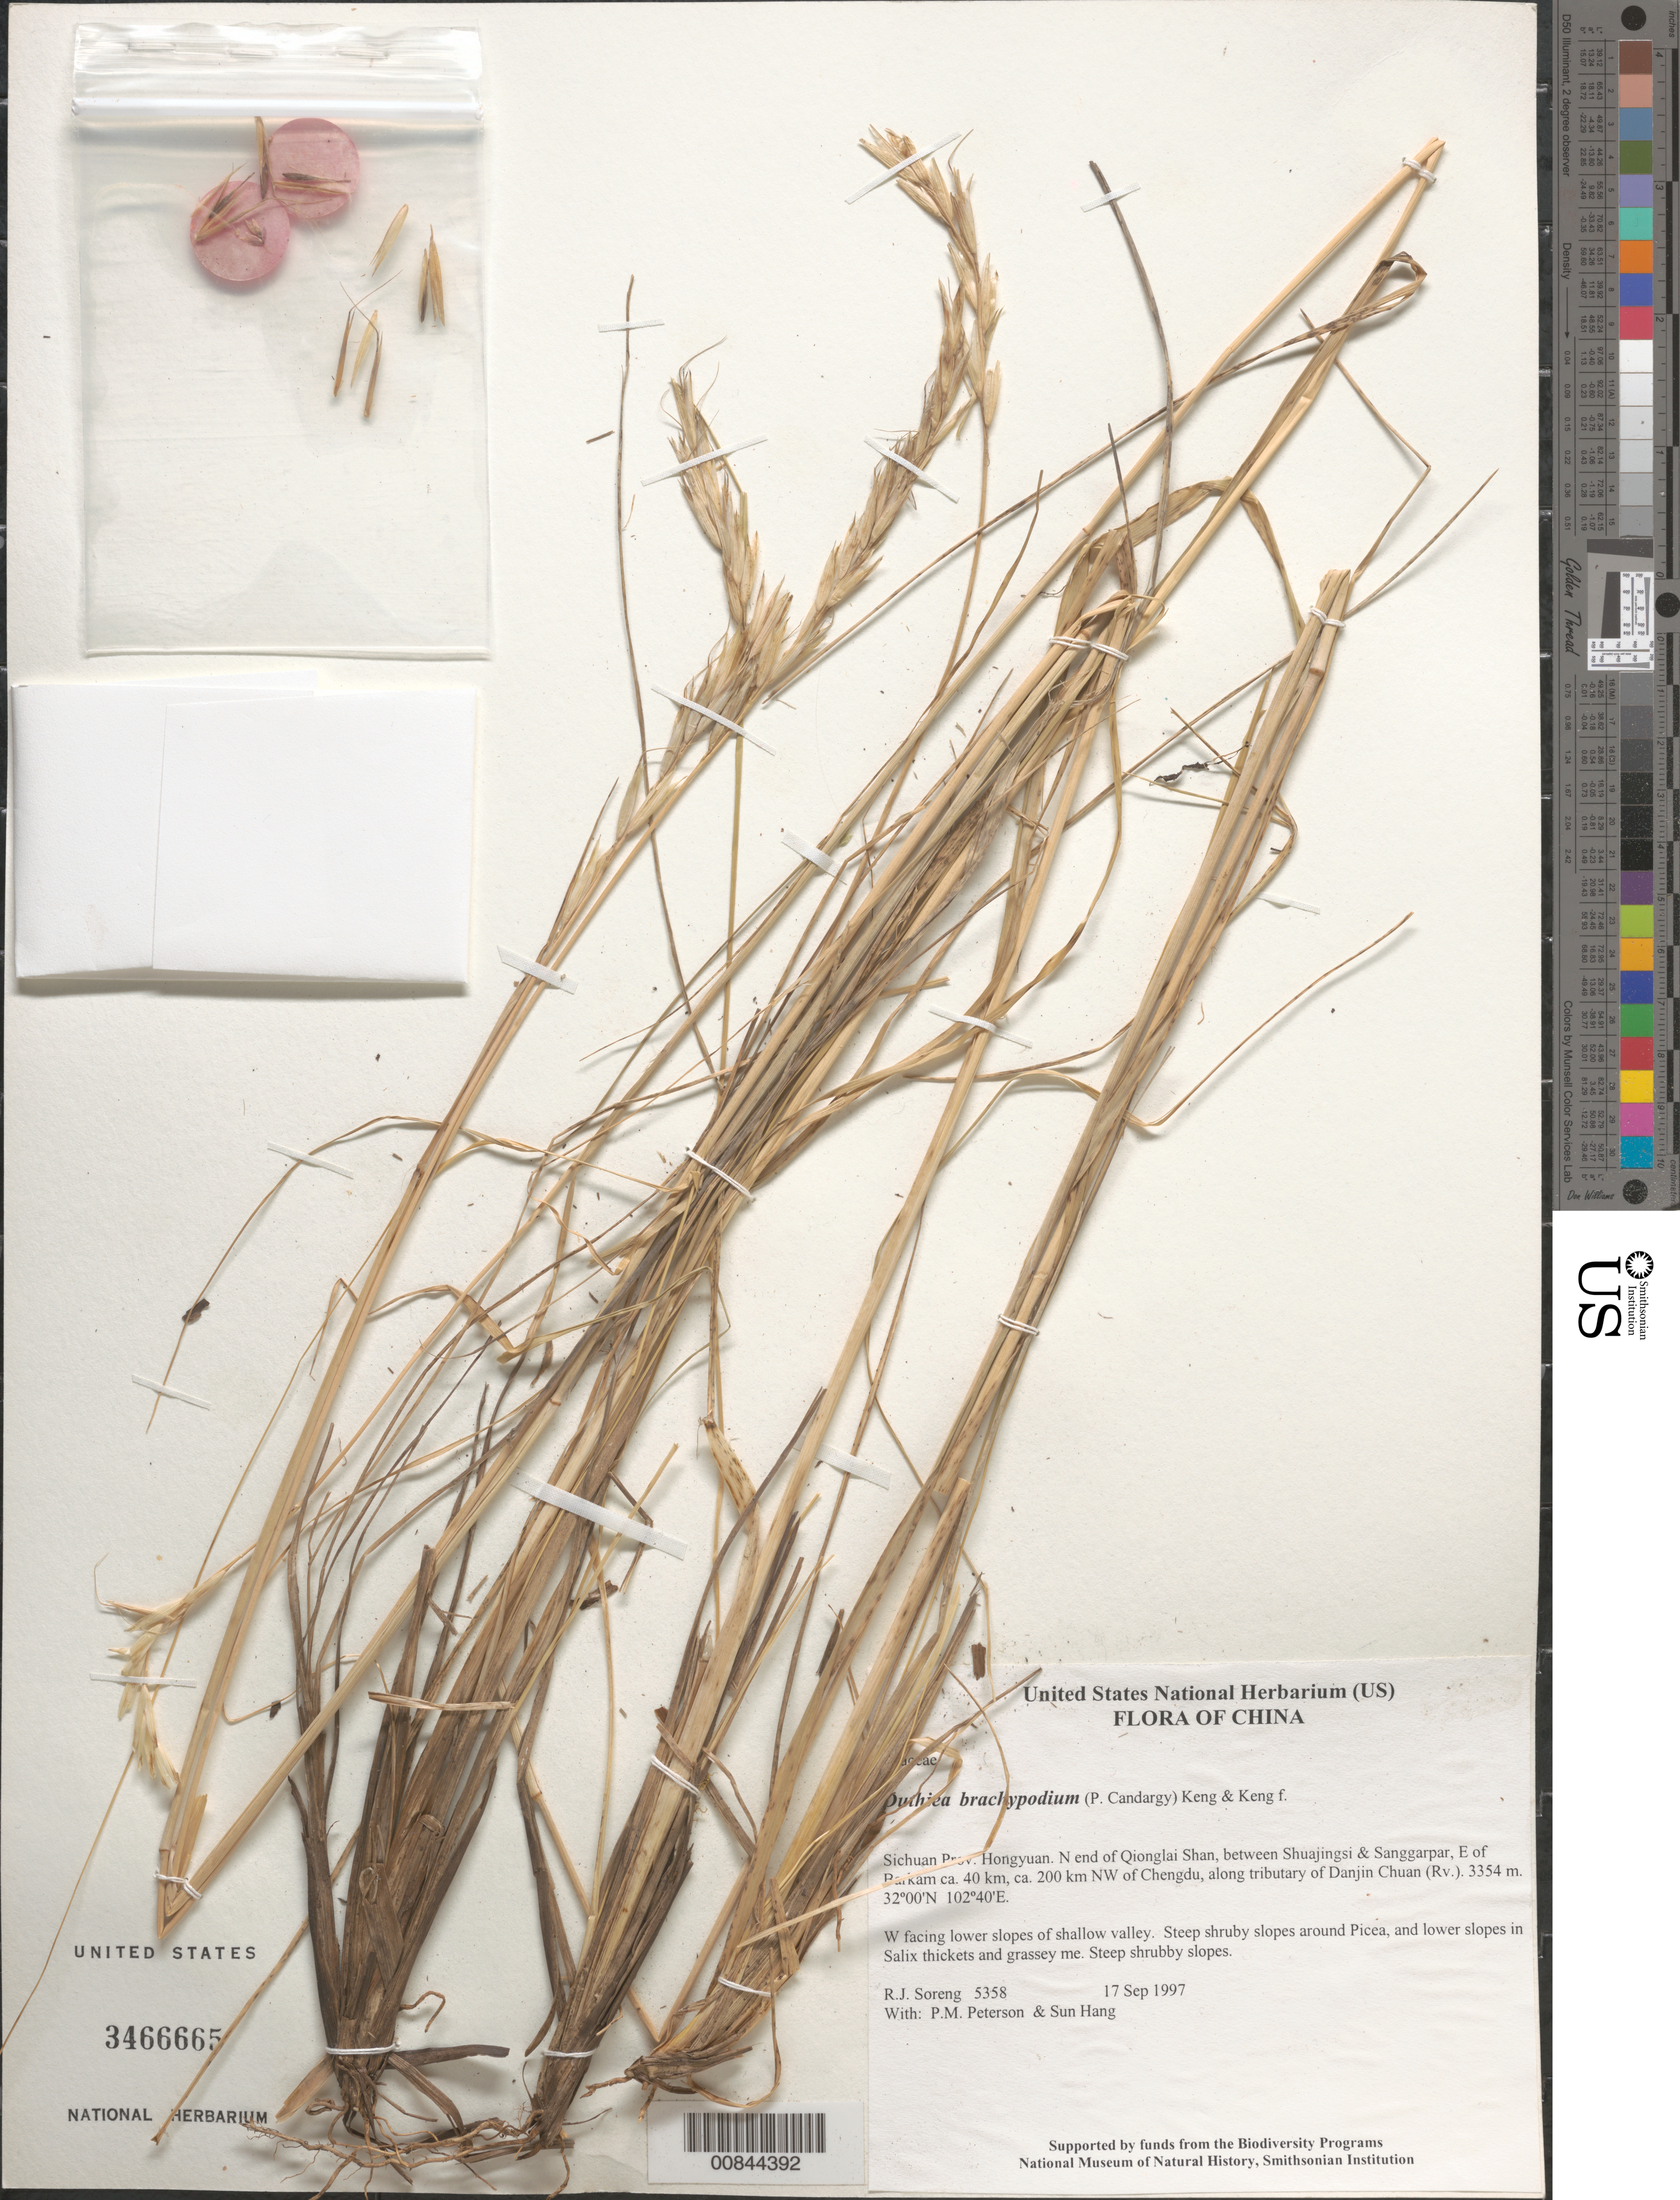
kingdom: Plantae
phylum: Tracheophyta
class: Liliopsida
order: Poales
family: Poaceae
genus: Duthiea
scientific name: Duthiea brachypodium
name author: (Candargy) Keng & Keng f.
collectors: R. J. Soreng, P. M. Peterson & Sun Hang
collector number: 5358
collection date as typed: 17 Sep 1997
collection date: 1997-09-17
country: China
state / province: Sichuan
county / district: Hongyuan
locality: N end of Qionglai Shan, between Shuajingsi & Sanggarpar, E of Barkam ca. 40 km, ca. 200 km NW of Chengdu, along tributary of Danjin Chuan (Rv.).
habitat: W facing lower slopes of shallow valley. Steep shruby slopes around Picea, and lower slopes in Salix thickets and grassey me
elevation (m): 3354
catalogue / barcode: US 3466665